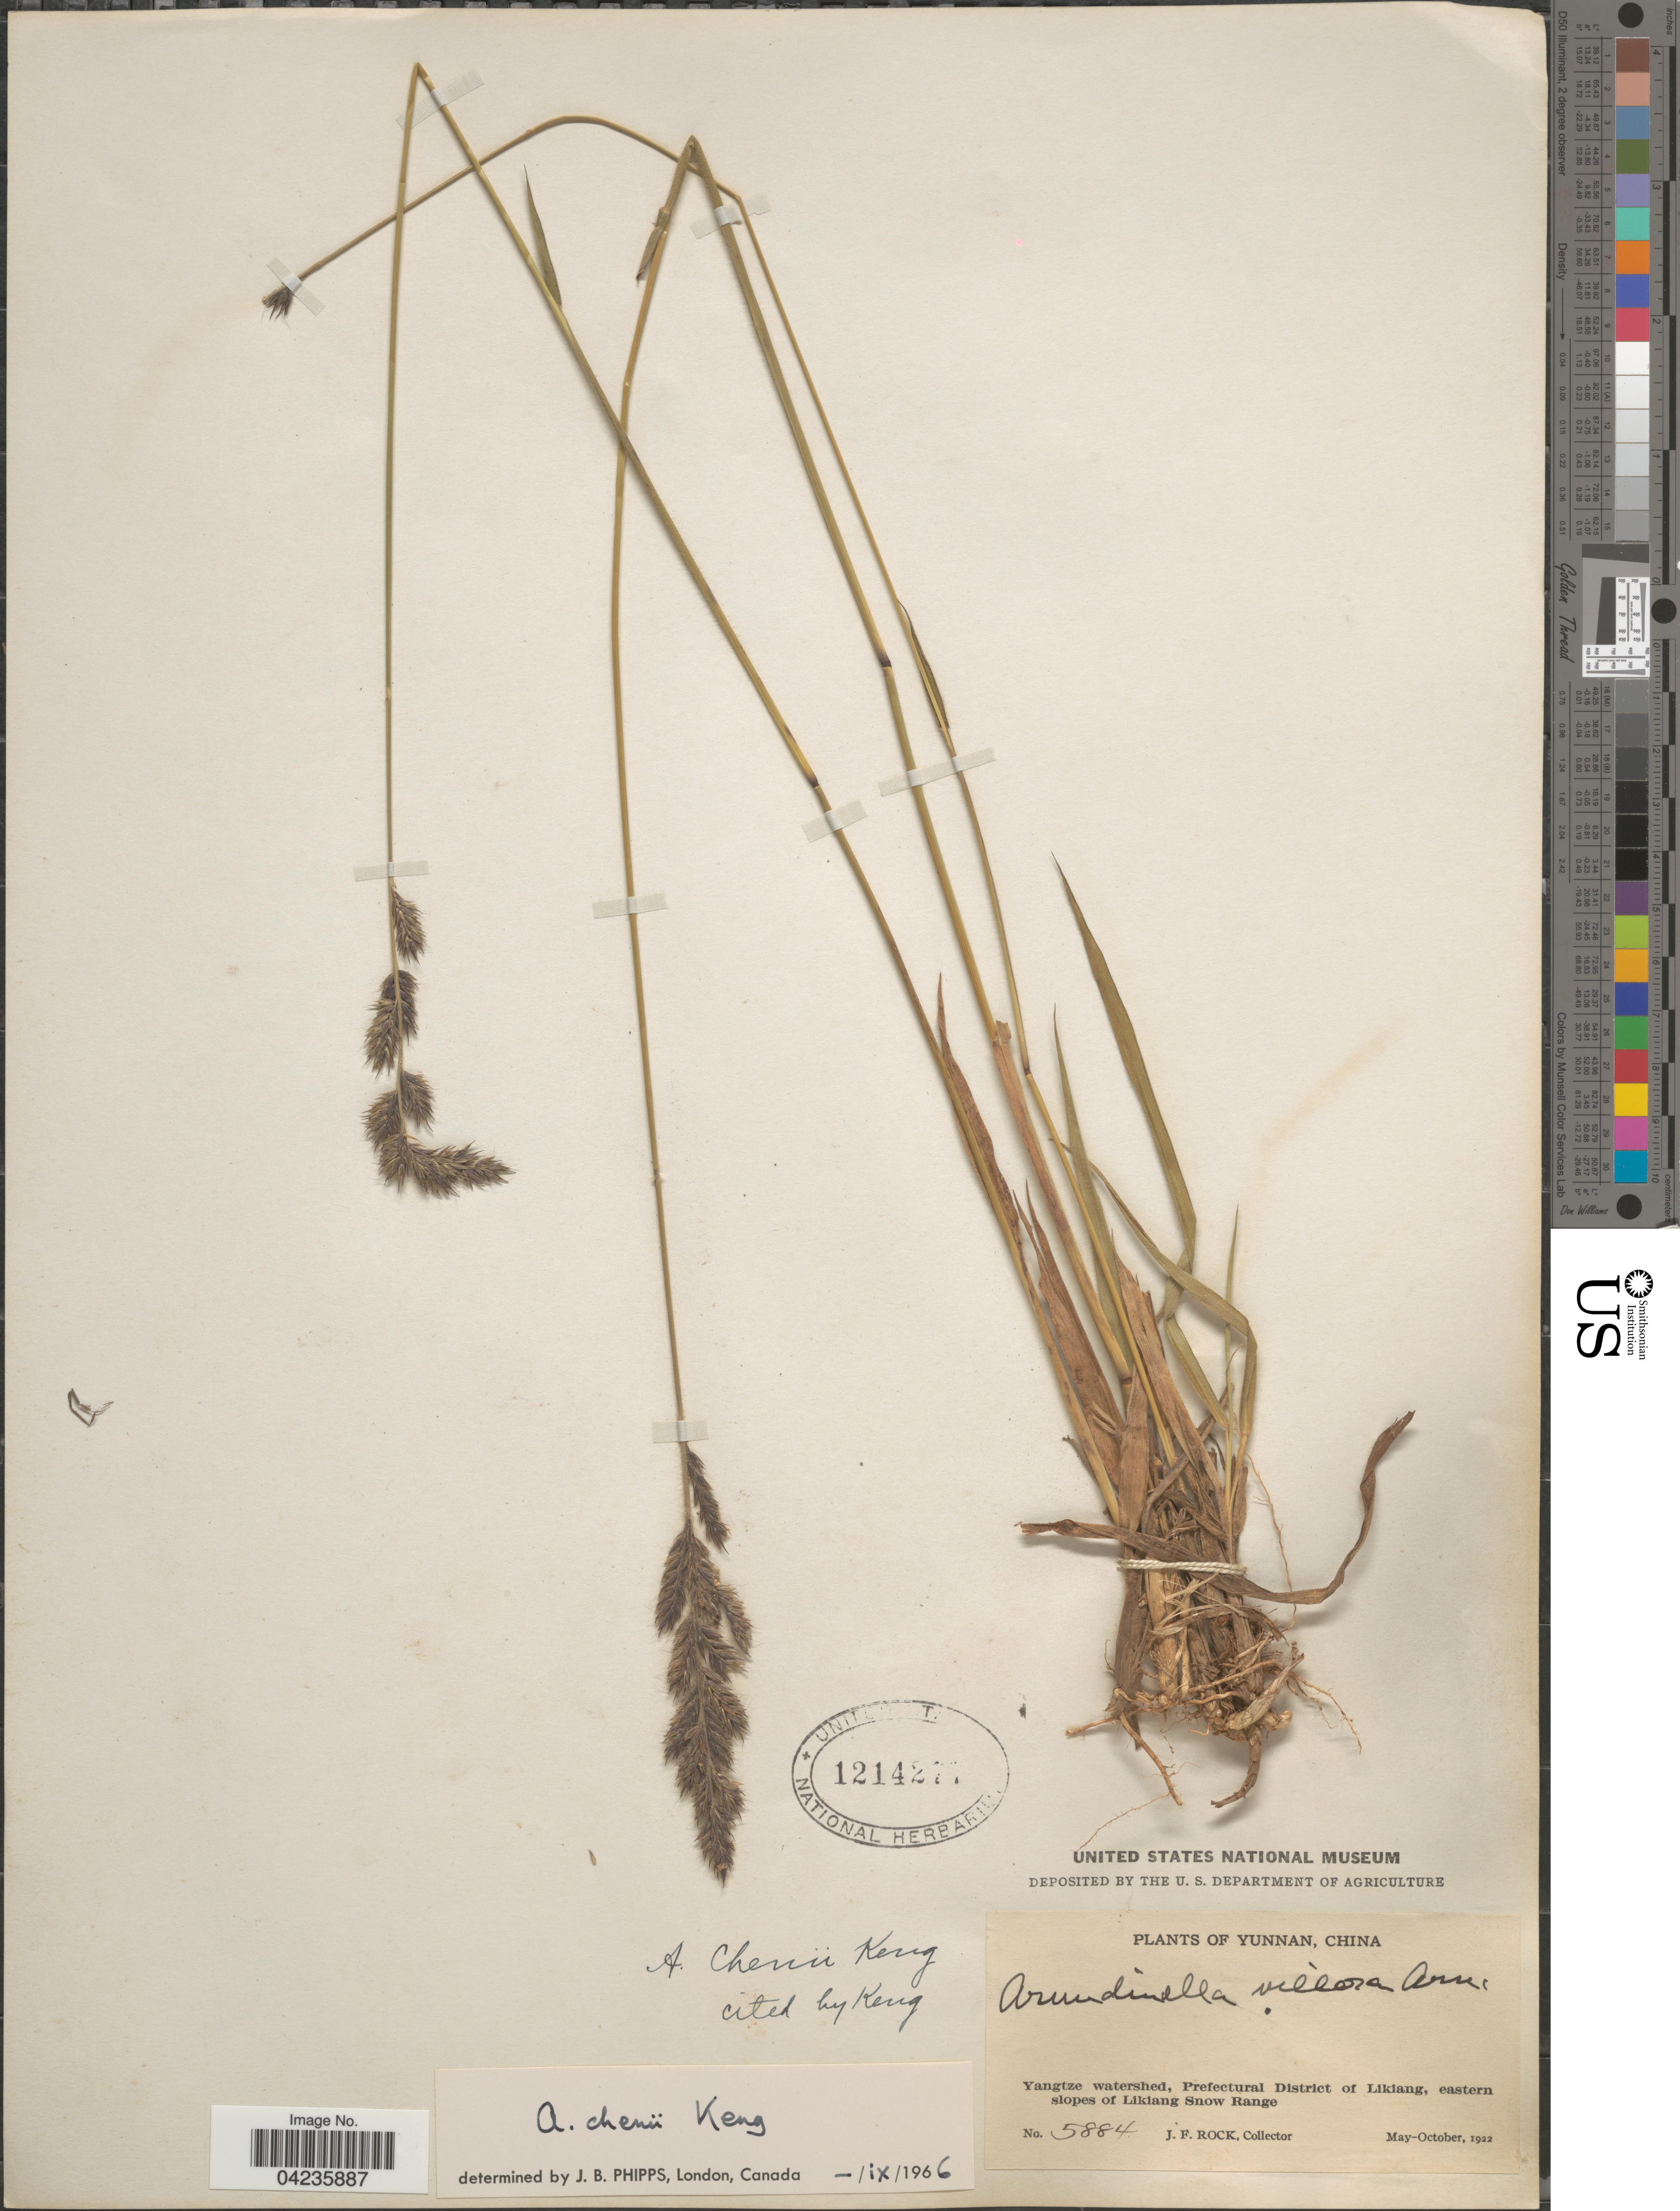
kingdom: Plantae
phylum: Tracheophyta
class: Liliopsida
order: Poales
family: Poaceae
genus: Arundinella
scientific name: Arundinella hookeri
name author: Munro ex Keng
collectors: J. Rock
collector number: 5884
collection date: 1922-05/1922-10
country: China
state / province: Yunnan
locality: Yangtze watershed, Prefectural District of Likiang, eastern slopes of Likiang Snow Range.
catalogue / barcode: US 1214277